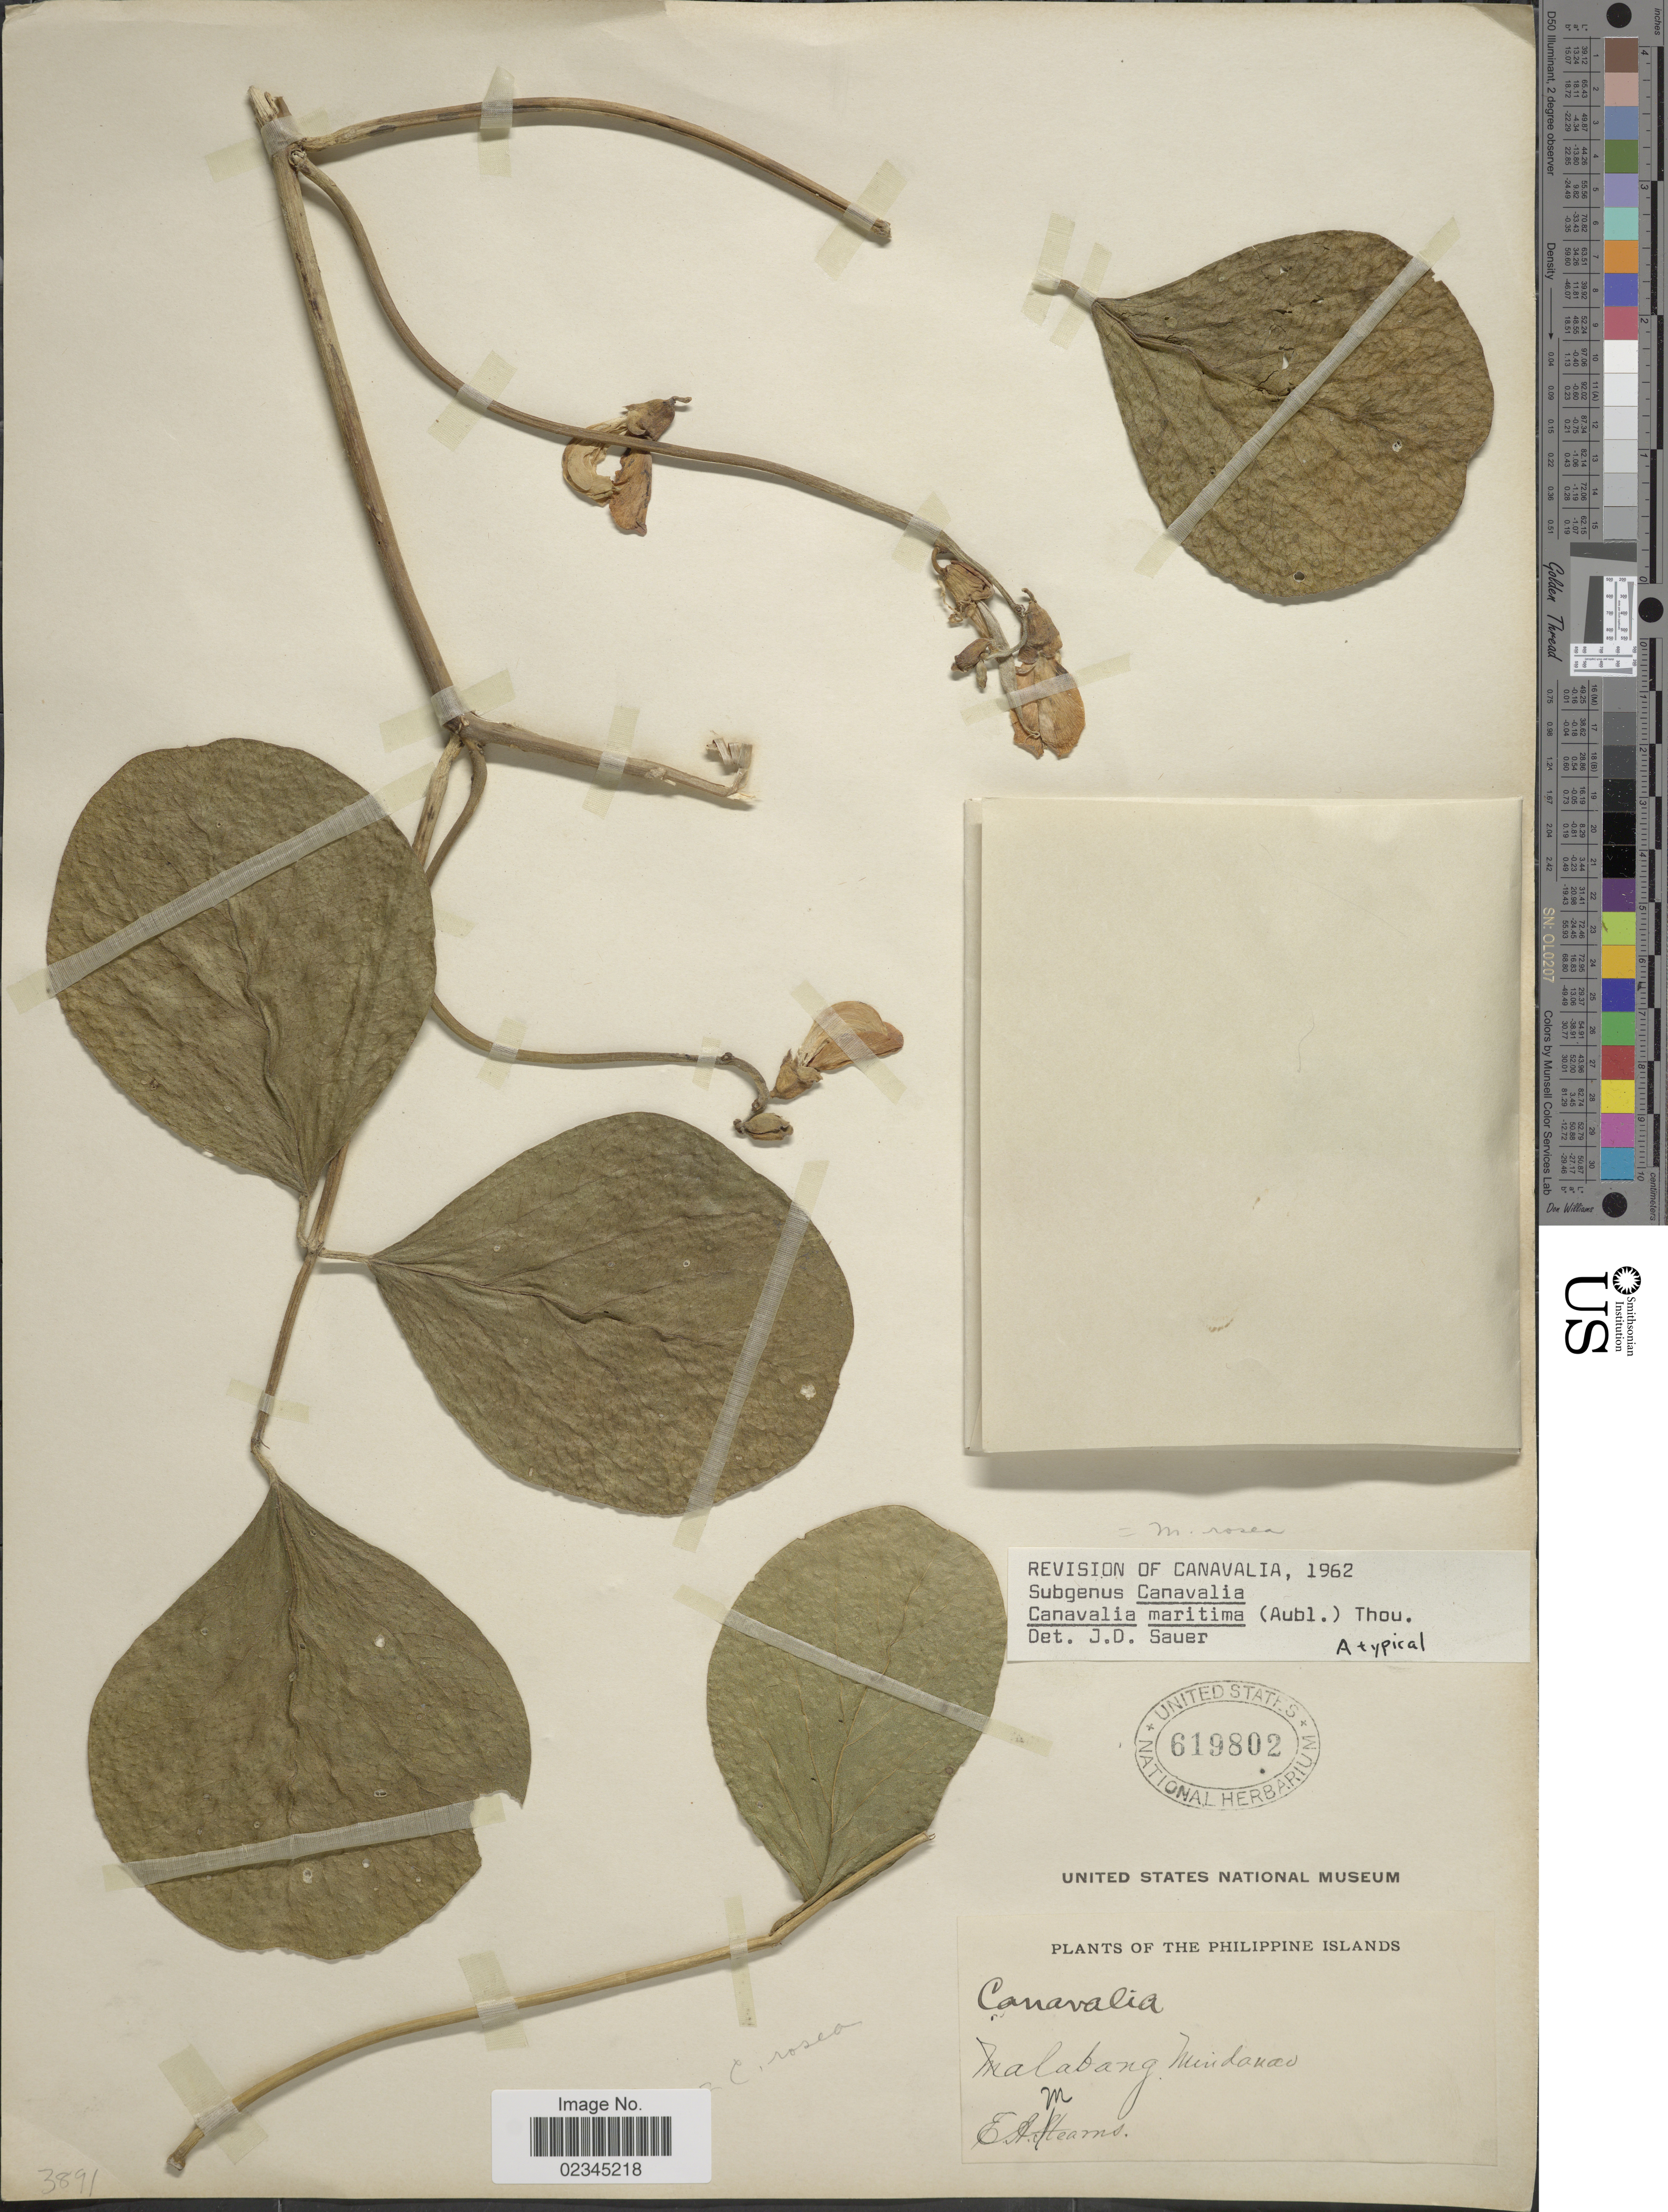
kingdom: Plantae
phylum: Tracheophyta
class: Magnoliopsida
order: Fabales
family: Fabaceae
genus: Canavalia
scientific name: Canavalia rosea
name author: (Sw.) DC.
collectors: E. A. Mearns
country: Philippines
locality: Malabang, Mindanao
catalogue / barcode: US 619802